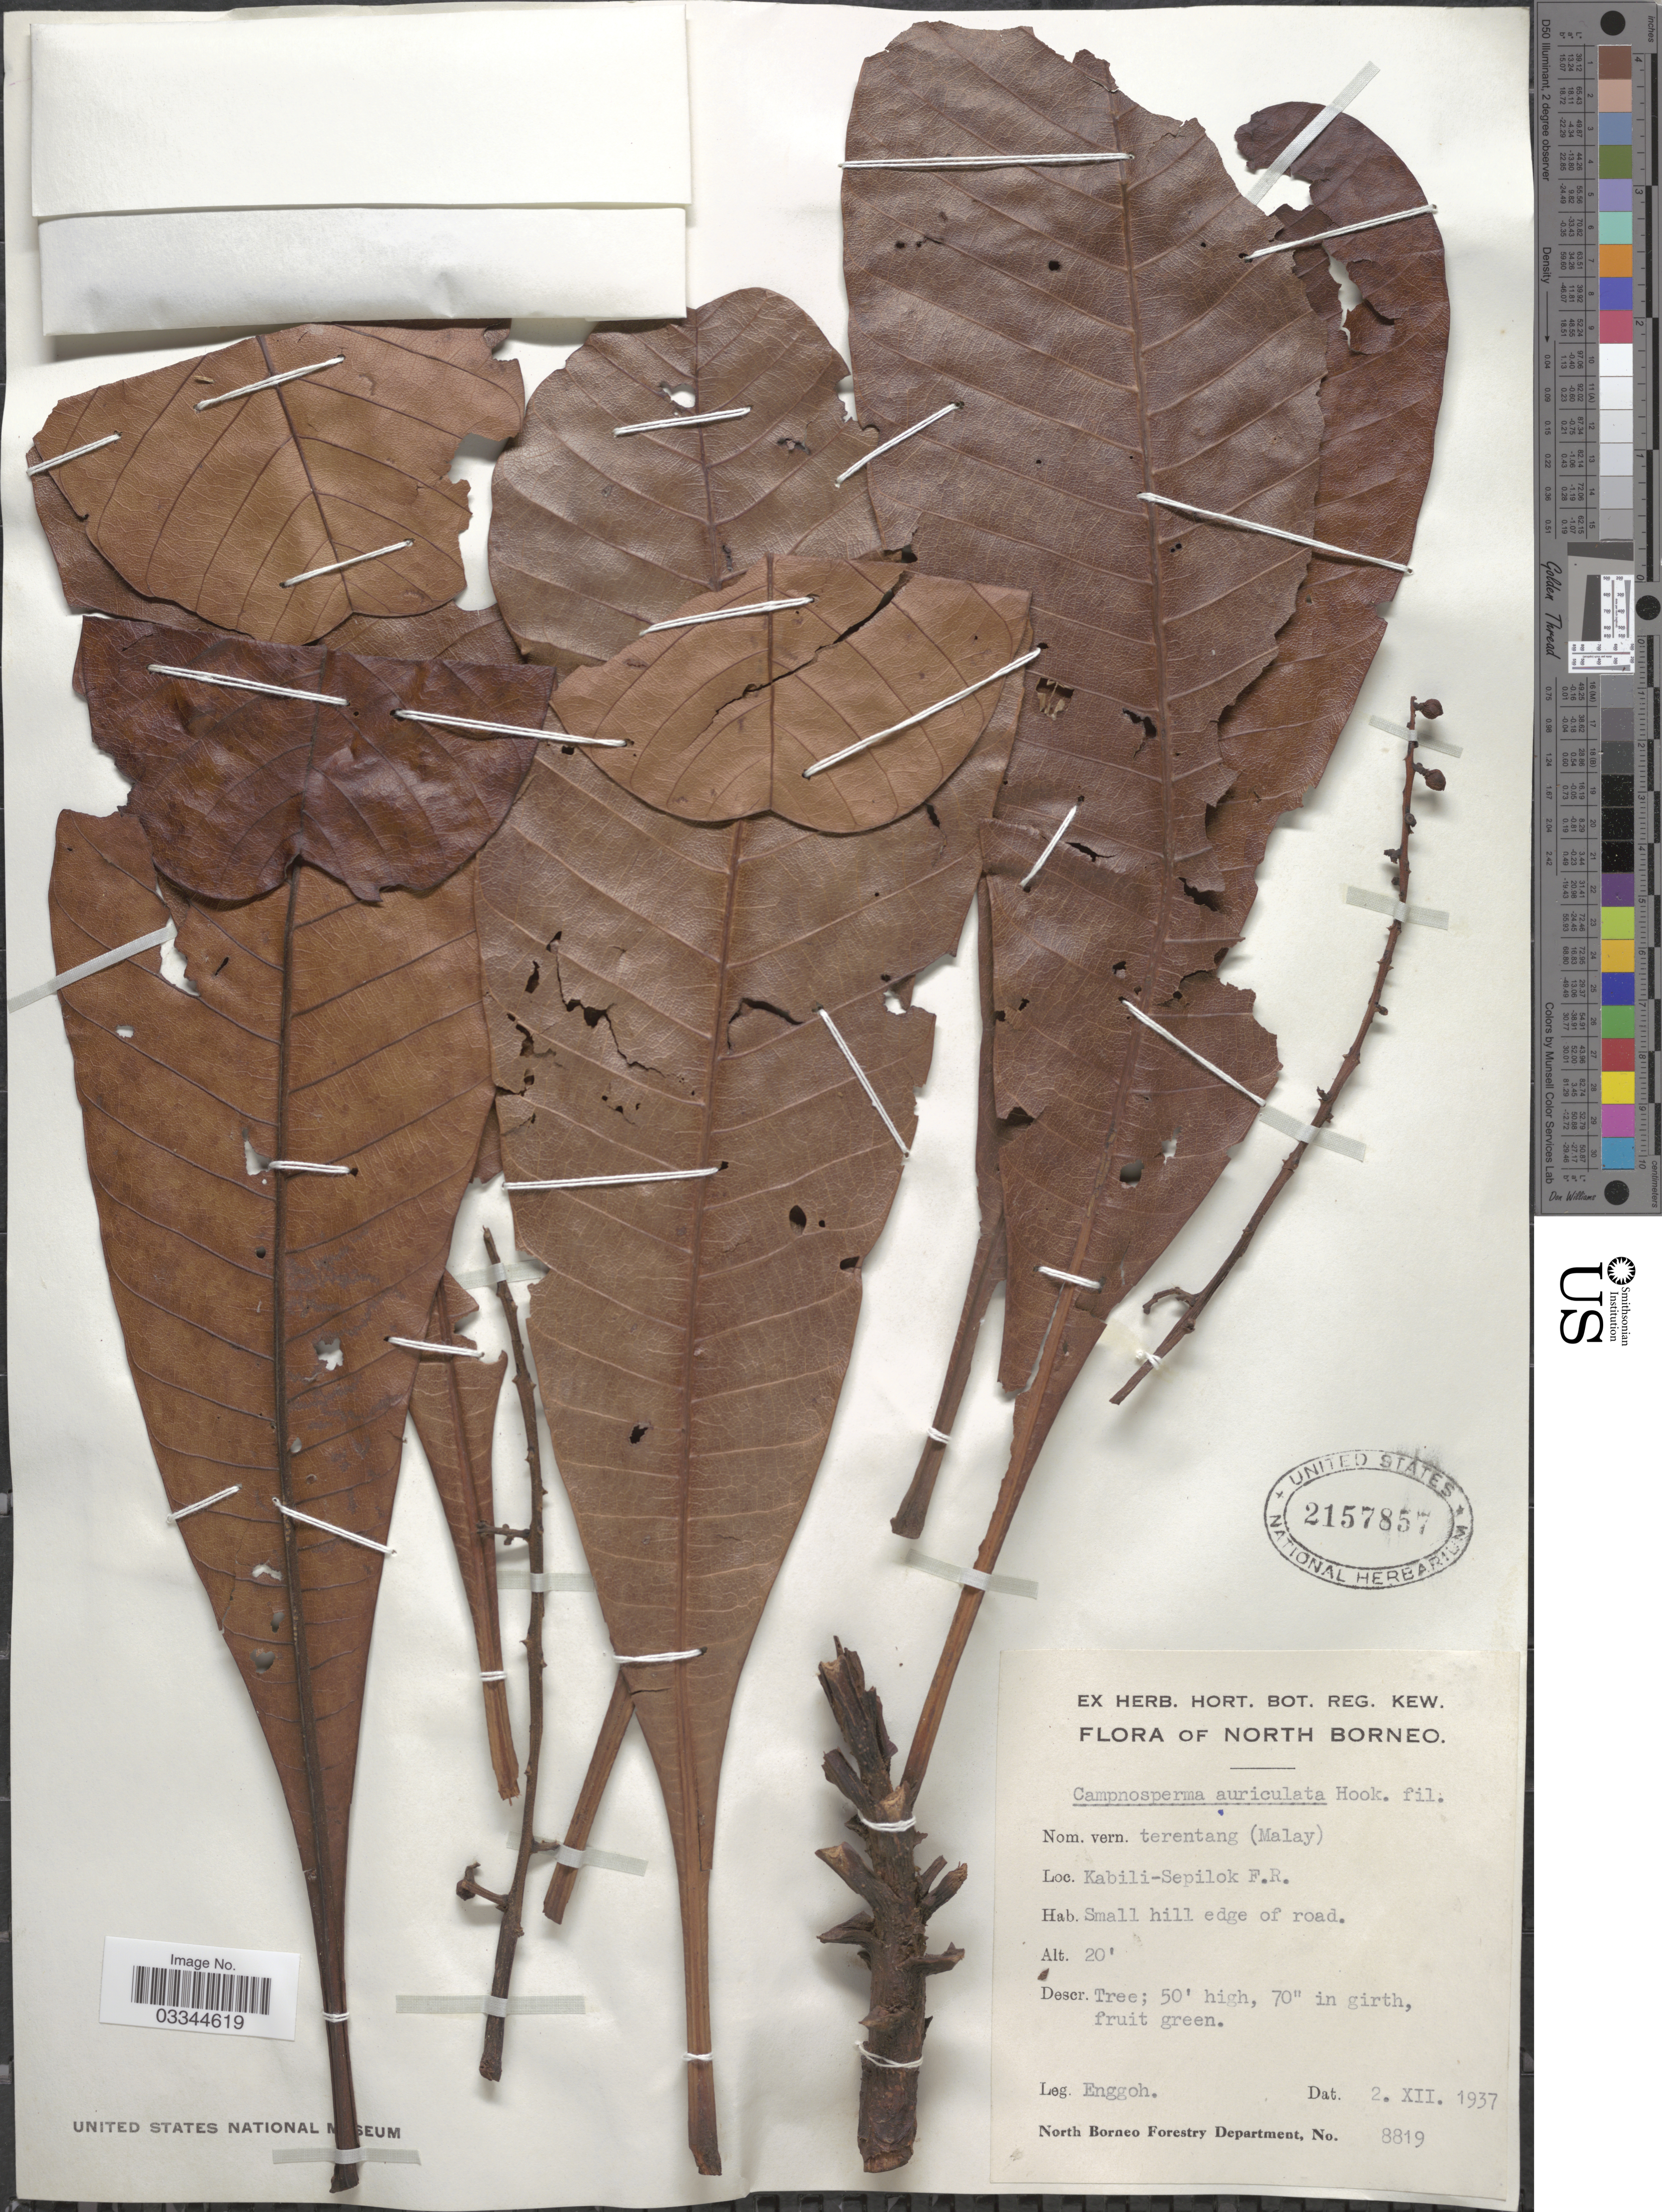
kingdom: Plantae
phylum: Tracheophyta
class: Magnoliopsida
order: Sapindales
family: Anacardiaceae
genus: Campnosperma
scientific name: Campnosperma auriculatum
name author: (Blume) Hook. f.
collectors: -. Enggoh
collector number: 8819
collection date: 1937-12-02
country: Malaysia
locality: North Borneo. Kabili-Sepilok F.R.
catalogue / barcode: US 2157857